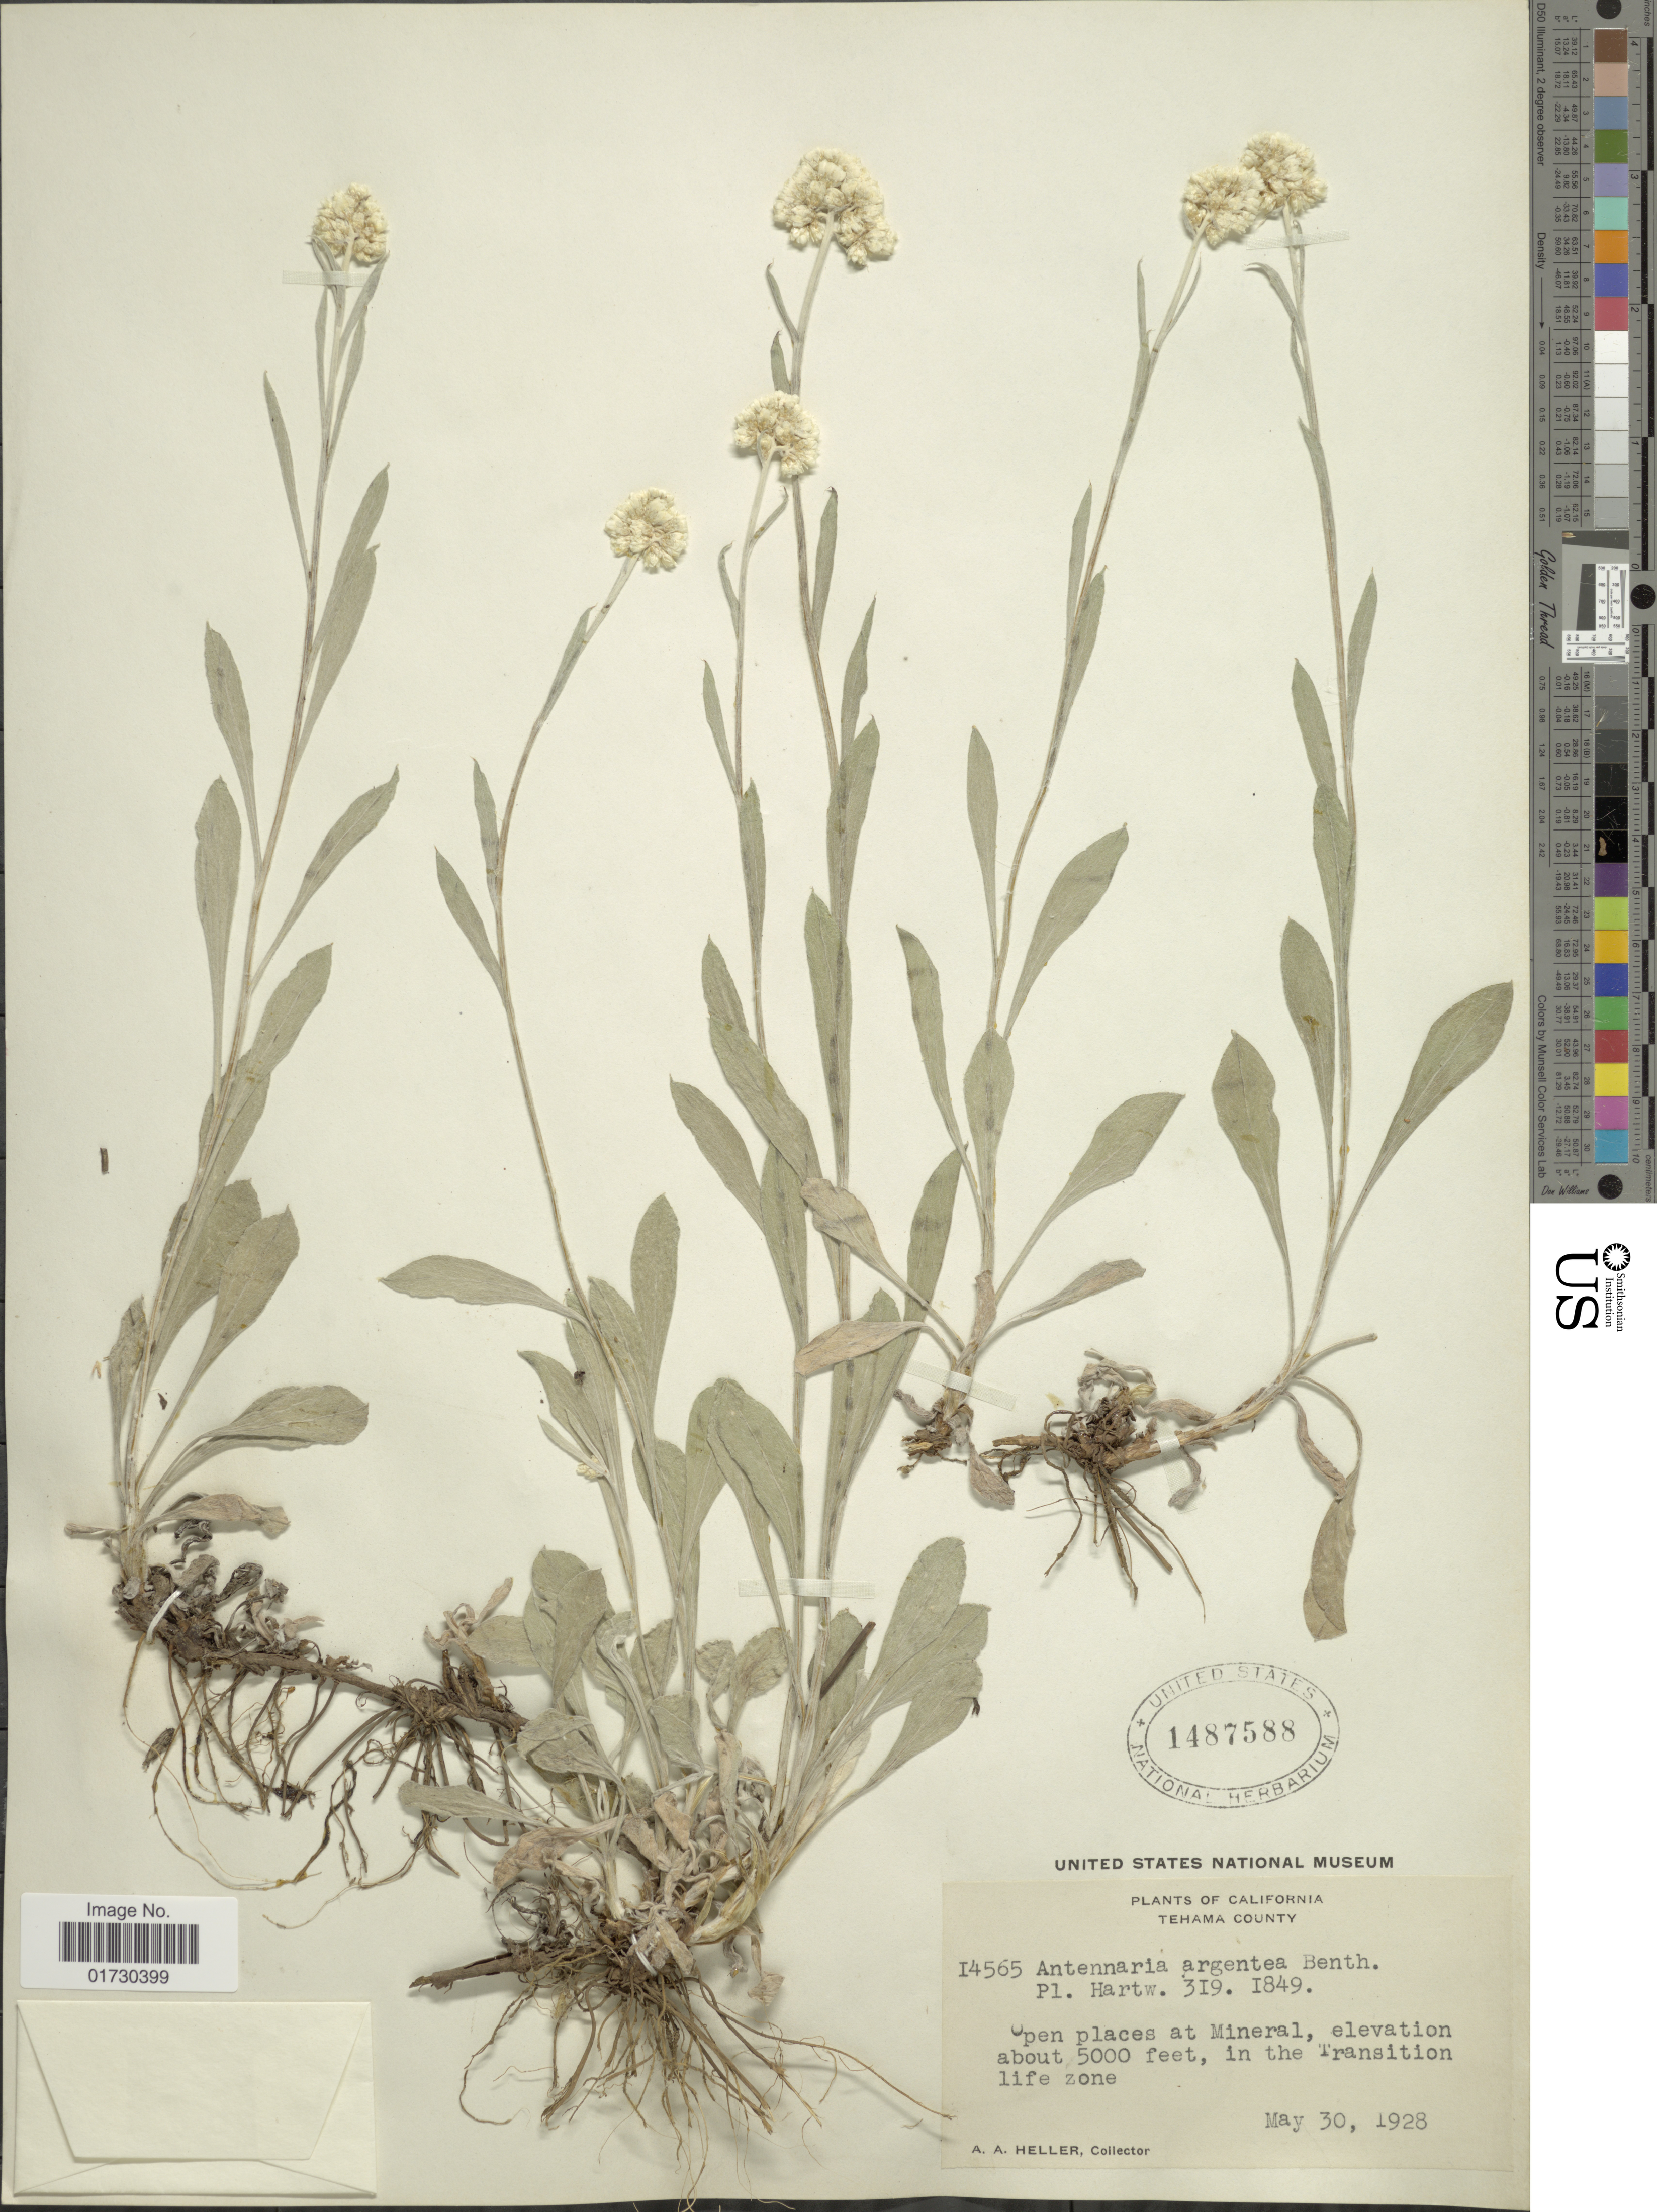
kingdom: Plantae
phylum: Tracheophyta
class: Magnoliopsida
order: Asterales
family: Asteraceae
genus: Antennaria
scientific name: Antennaria argentea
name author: Benth.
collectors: A. A. Heller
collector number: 14565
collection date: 1928-05-30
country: United States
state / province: California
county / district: Tehama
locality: Tehama County, Open places at Mineral, in the Transition liefe zone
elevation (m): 1524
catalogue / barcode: US 1487588